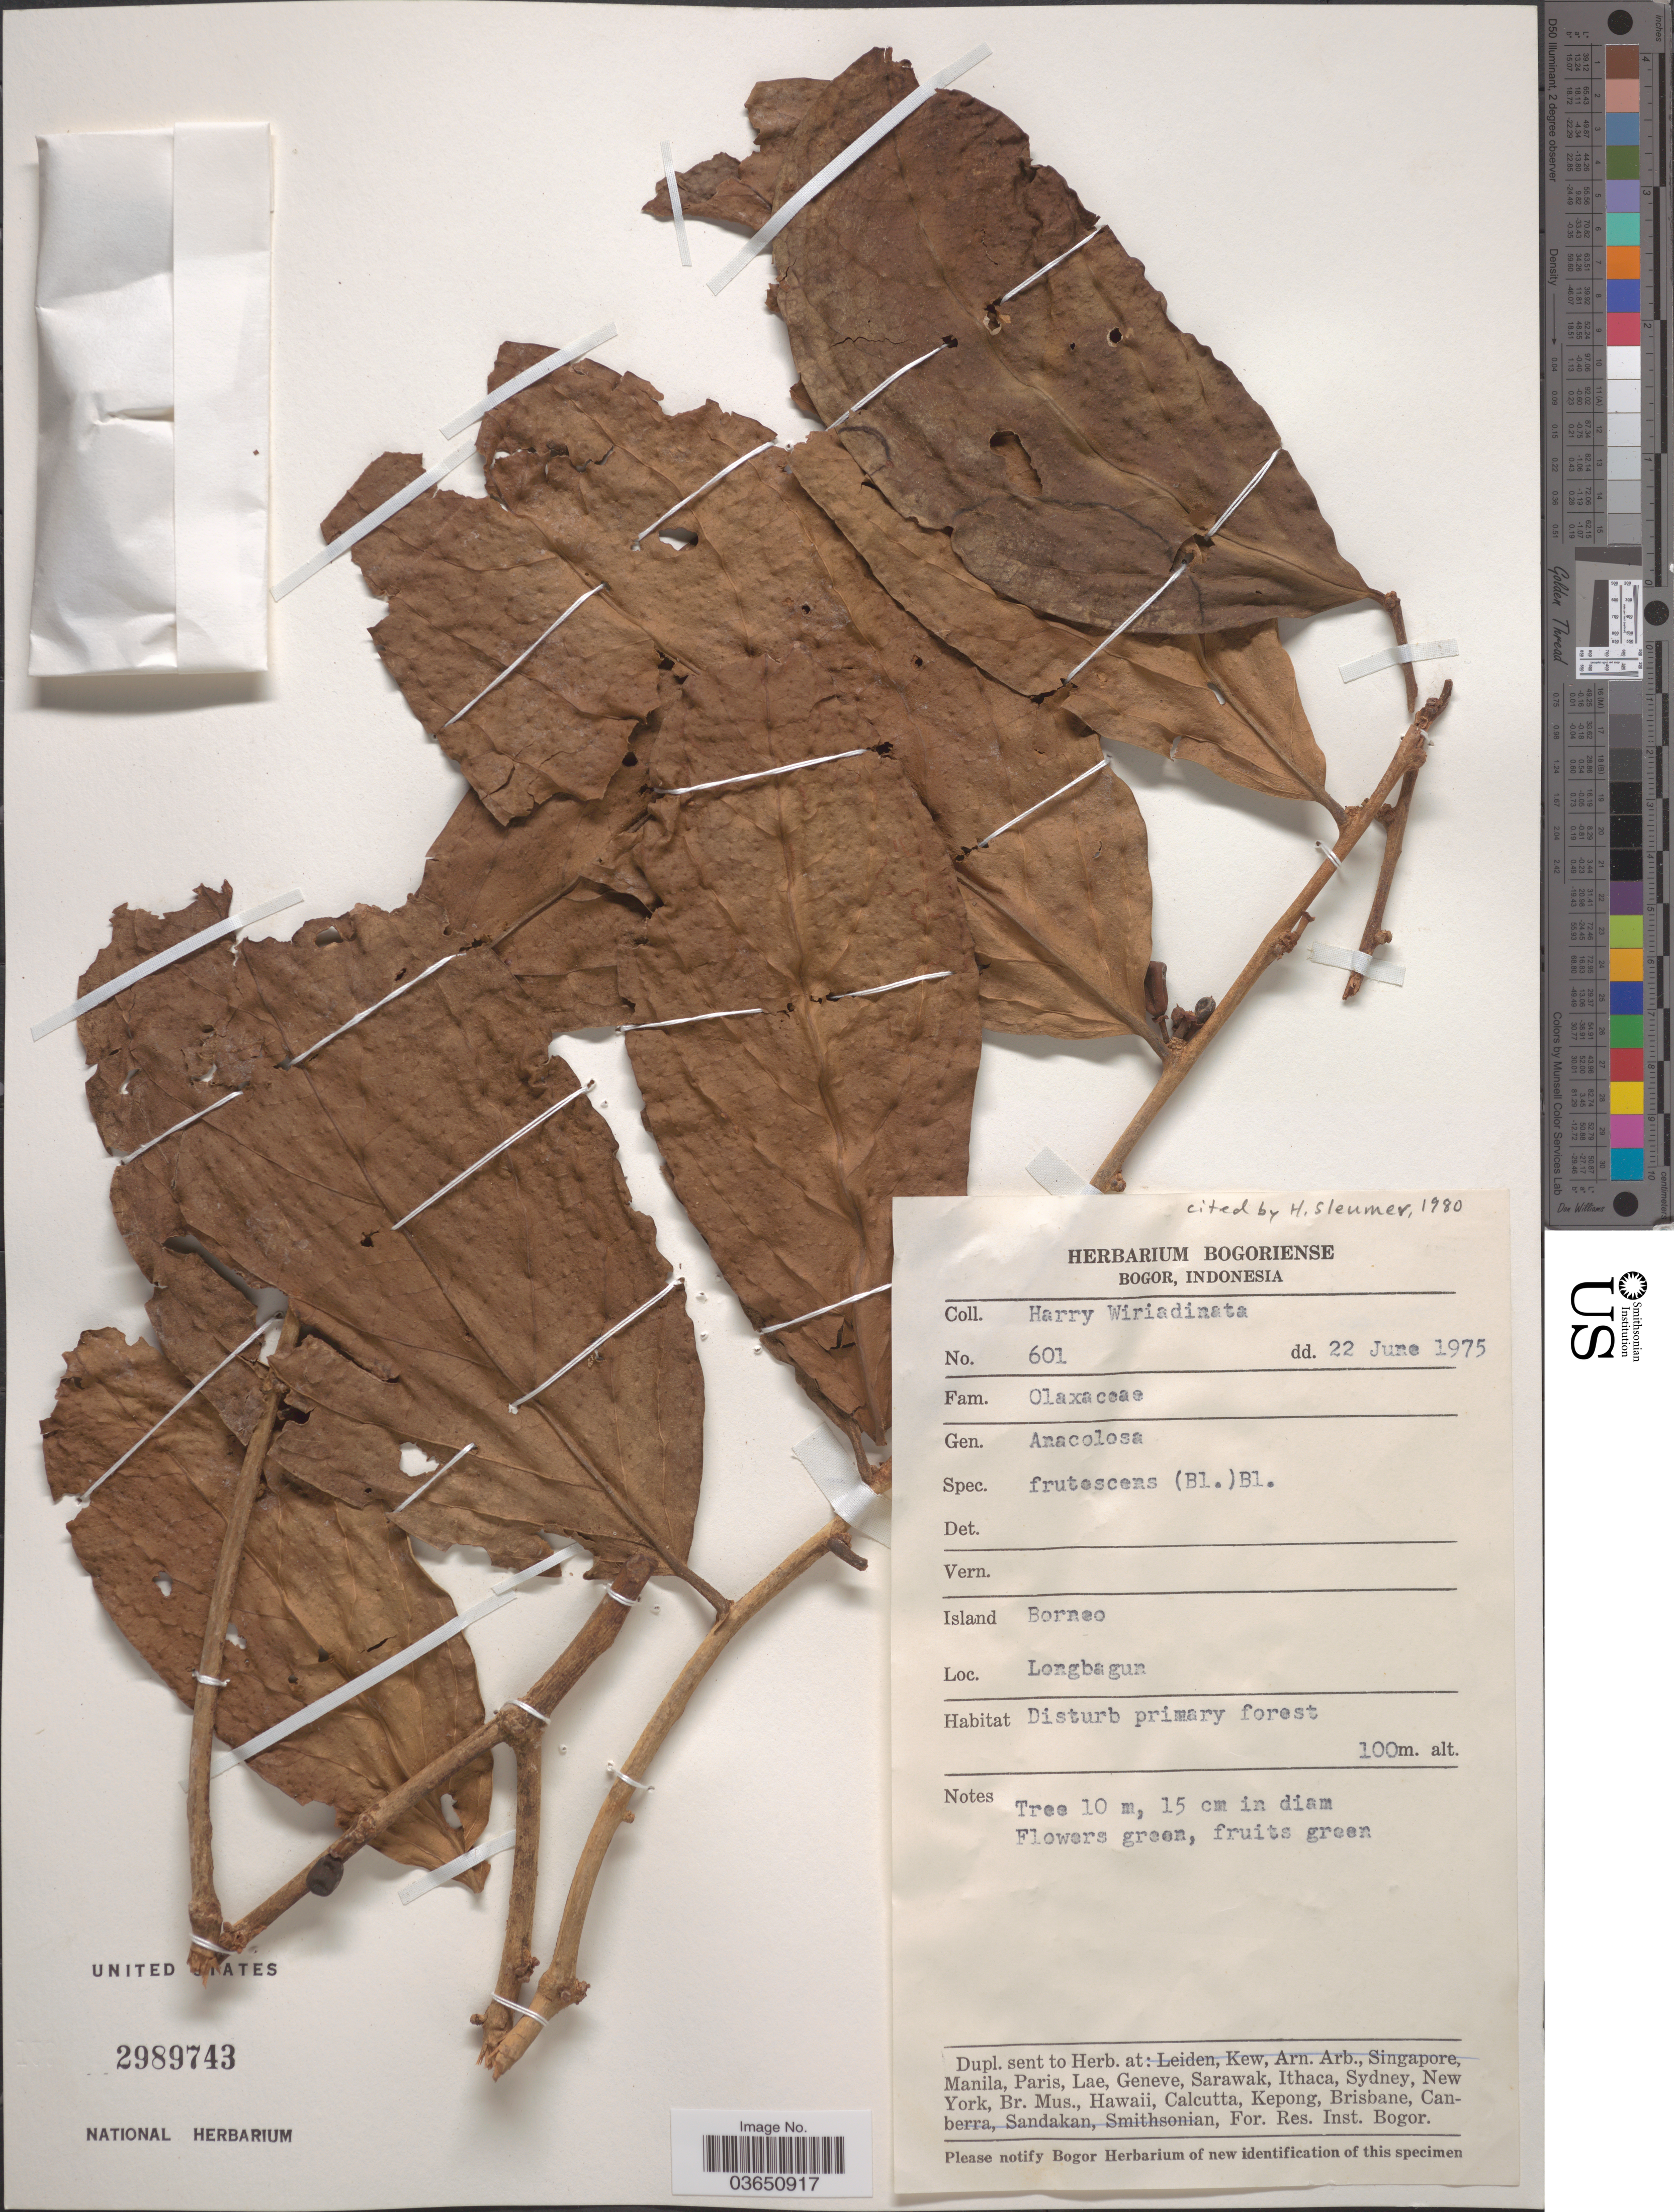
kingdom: Plantae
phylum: Tracheophyta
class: Magnoliopsida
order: Santalales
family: Aptandraceae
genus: Anacolosa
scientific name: Anacolosa frutescens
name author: (Blume) Blume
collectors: H. Wiriadinata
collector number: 601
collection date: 1975-06-22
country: Indonesia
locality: Island Borneo. Longbagun.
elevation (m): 100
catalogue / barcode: US 2989743